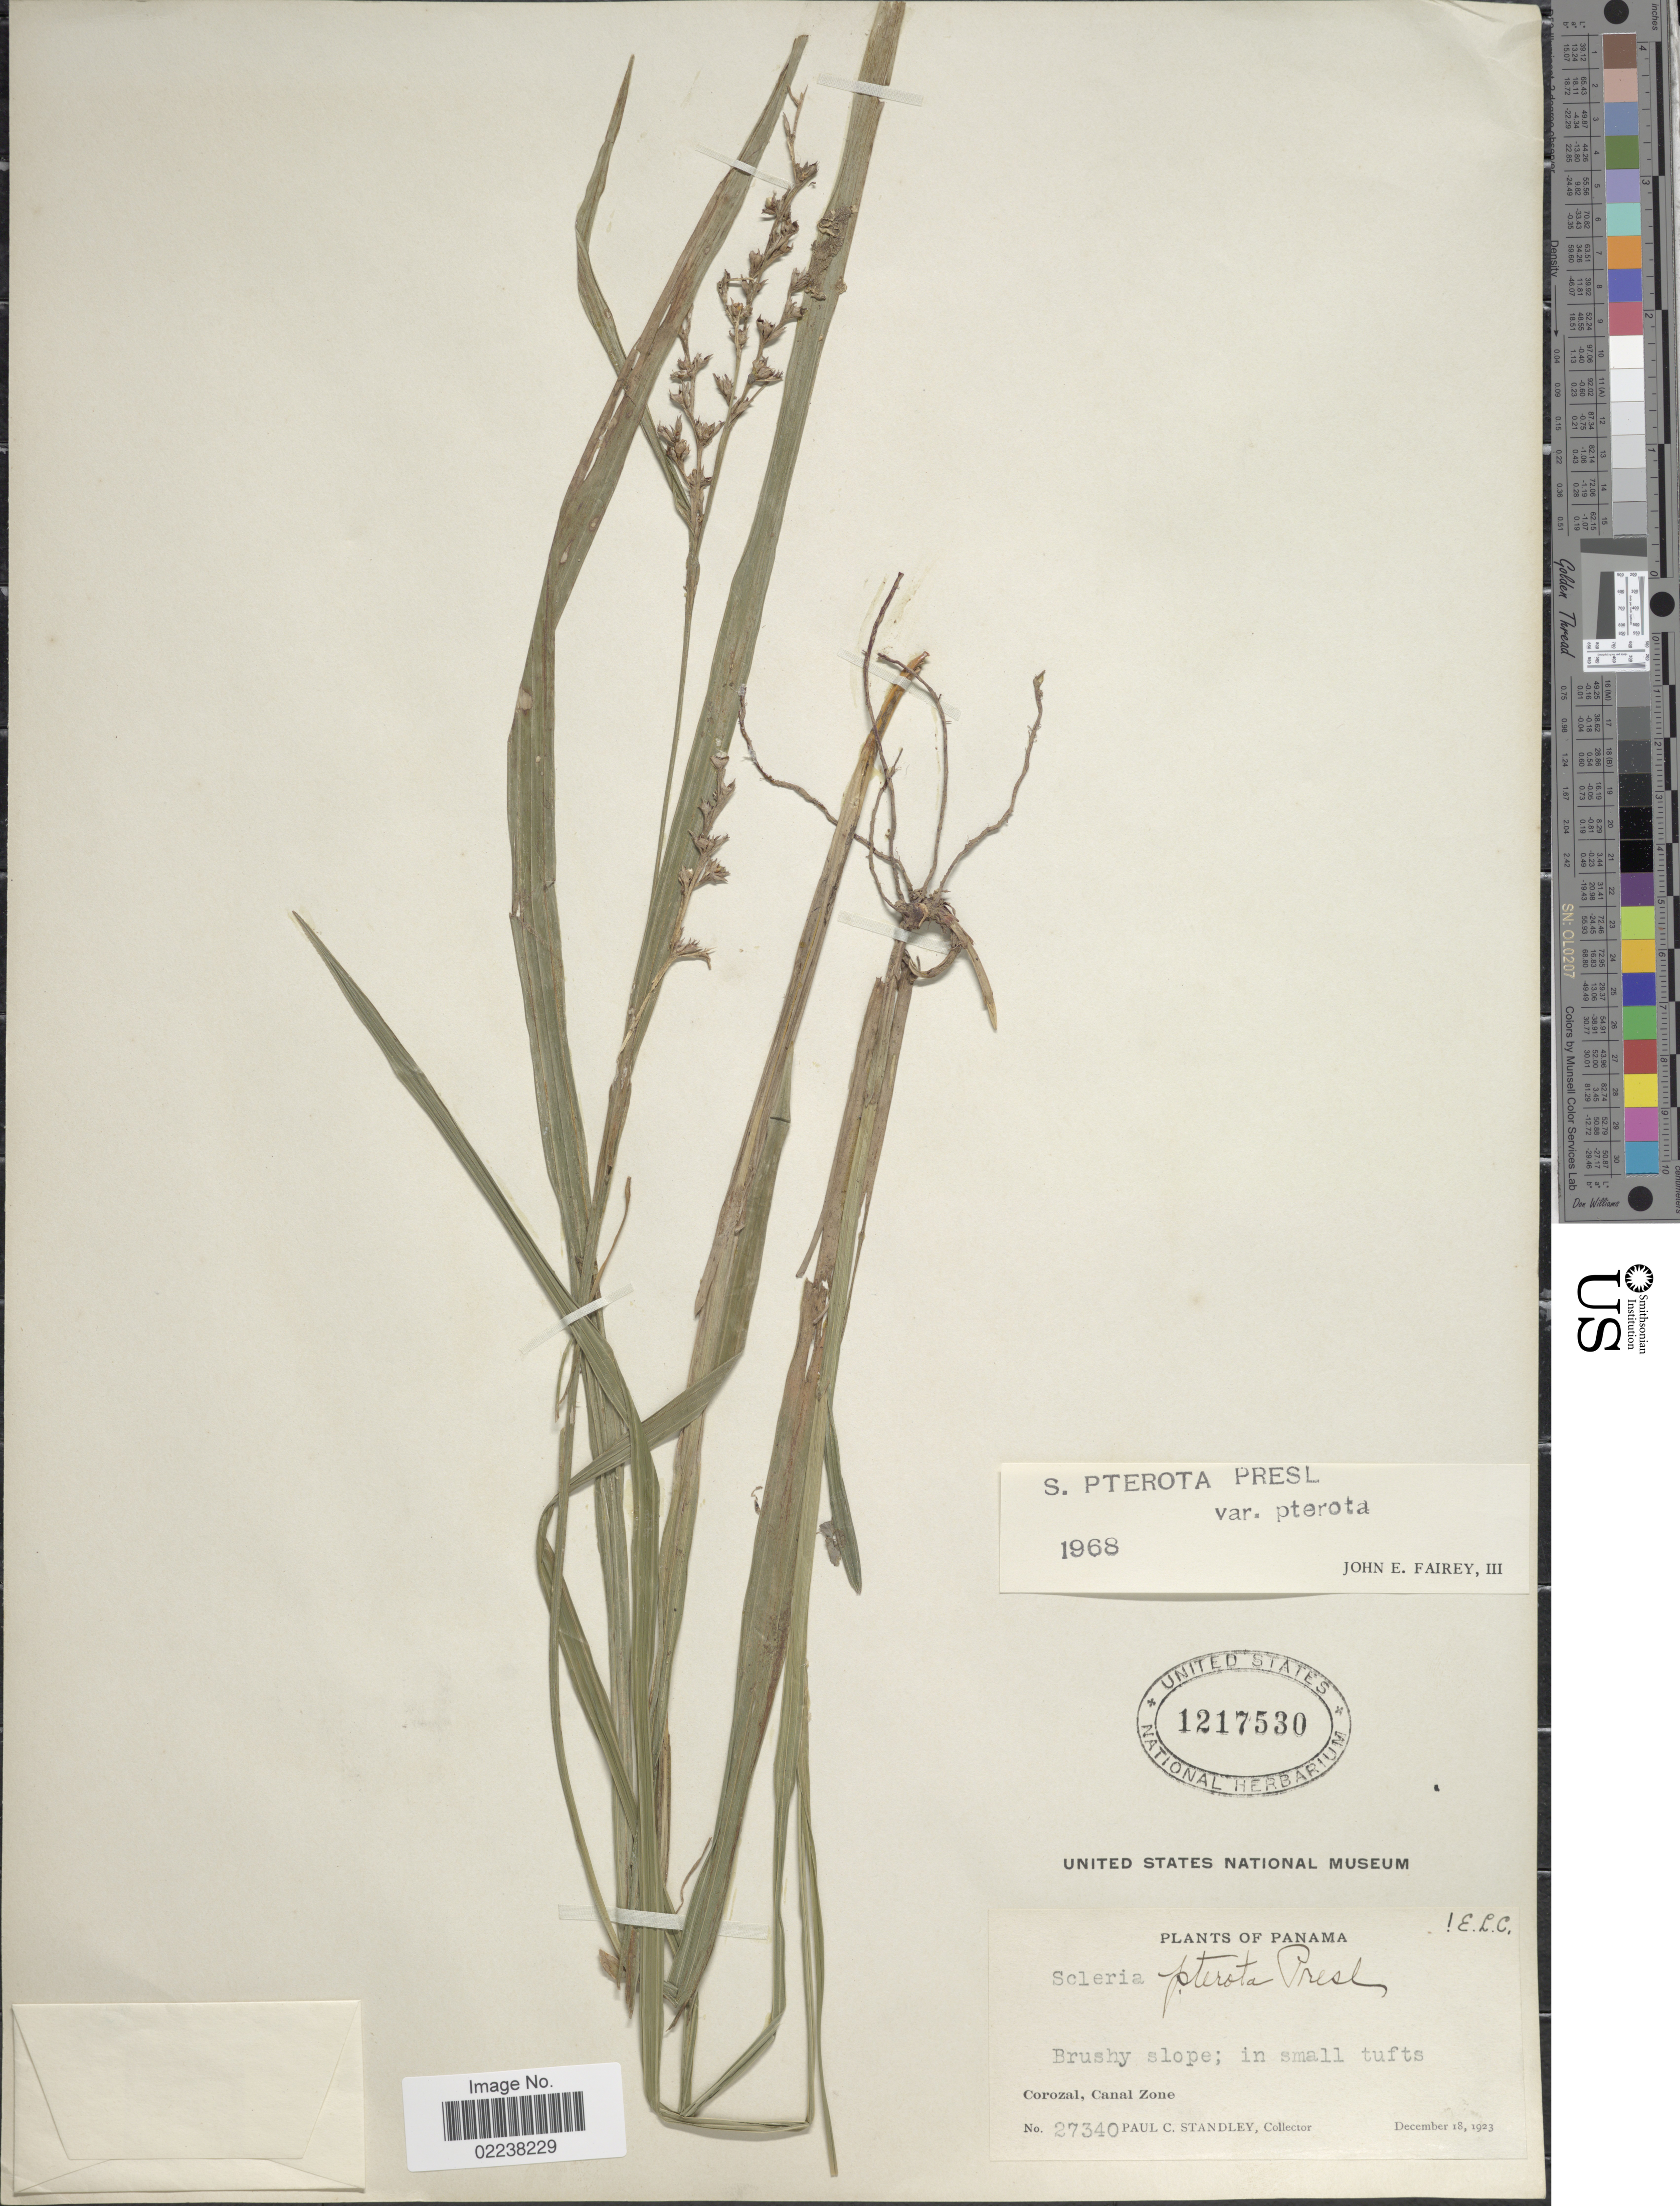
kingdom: Plantae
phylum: Tracheophyta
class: Liliopsida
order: Poales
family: Cyperaceae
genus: Scleria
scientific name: Scleria gaertneri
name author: Raddi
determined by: Strong, Mark T., (BOT), Smithsonian Institution - National Museum of Natural History (UNITED STATES)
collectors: P. C. Standley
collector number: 27340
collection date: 1923-12-18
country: Panama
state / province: Colón / Panamá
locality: Corozal, Canal Zone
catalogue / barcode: US 1217530